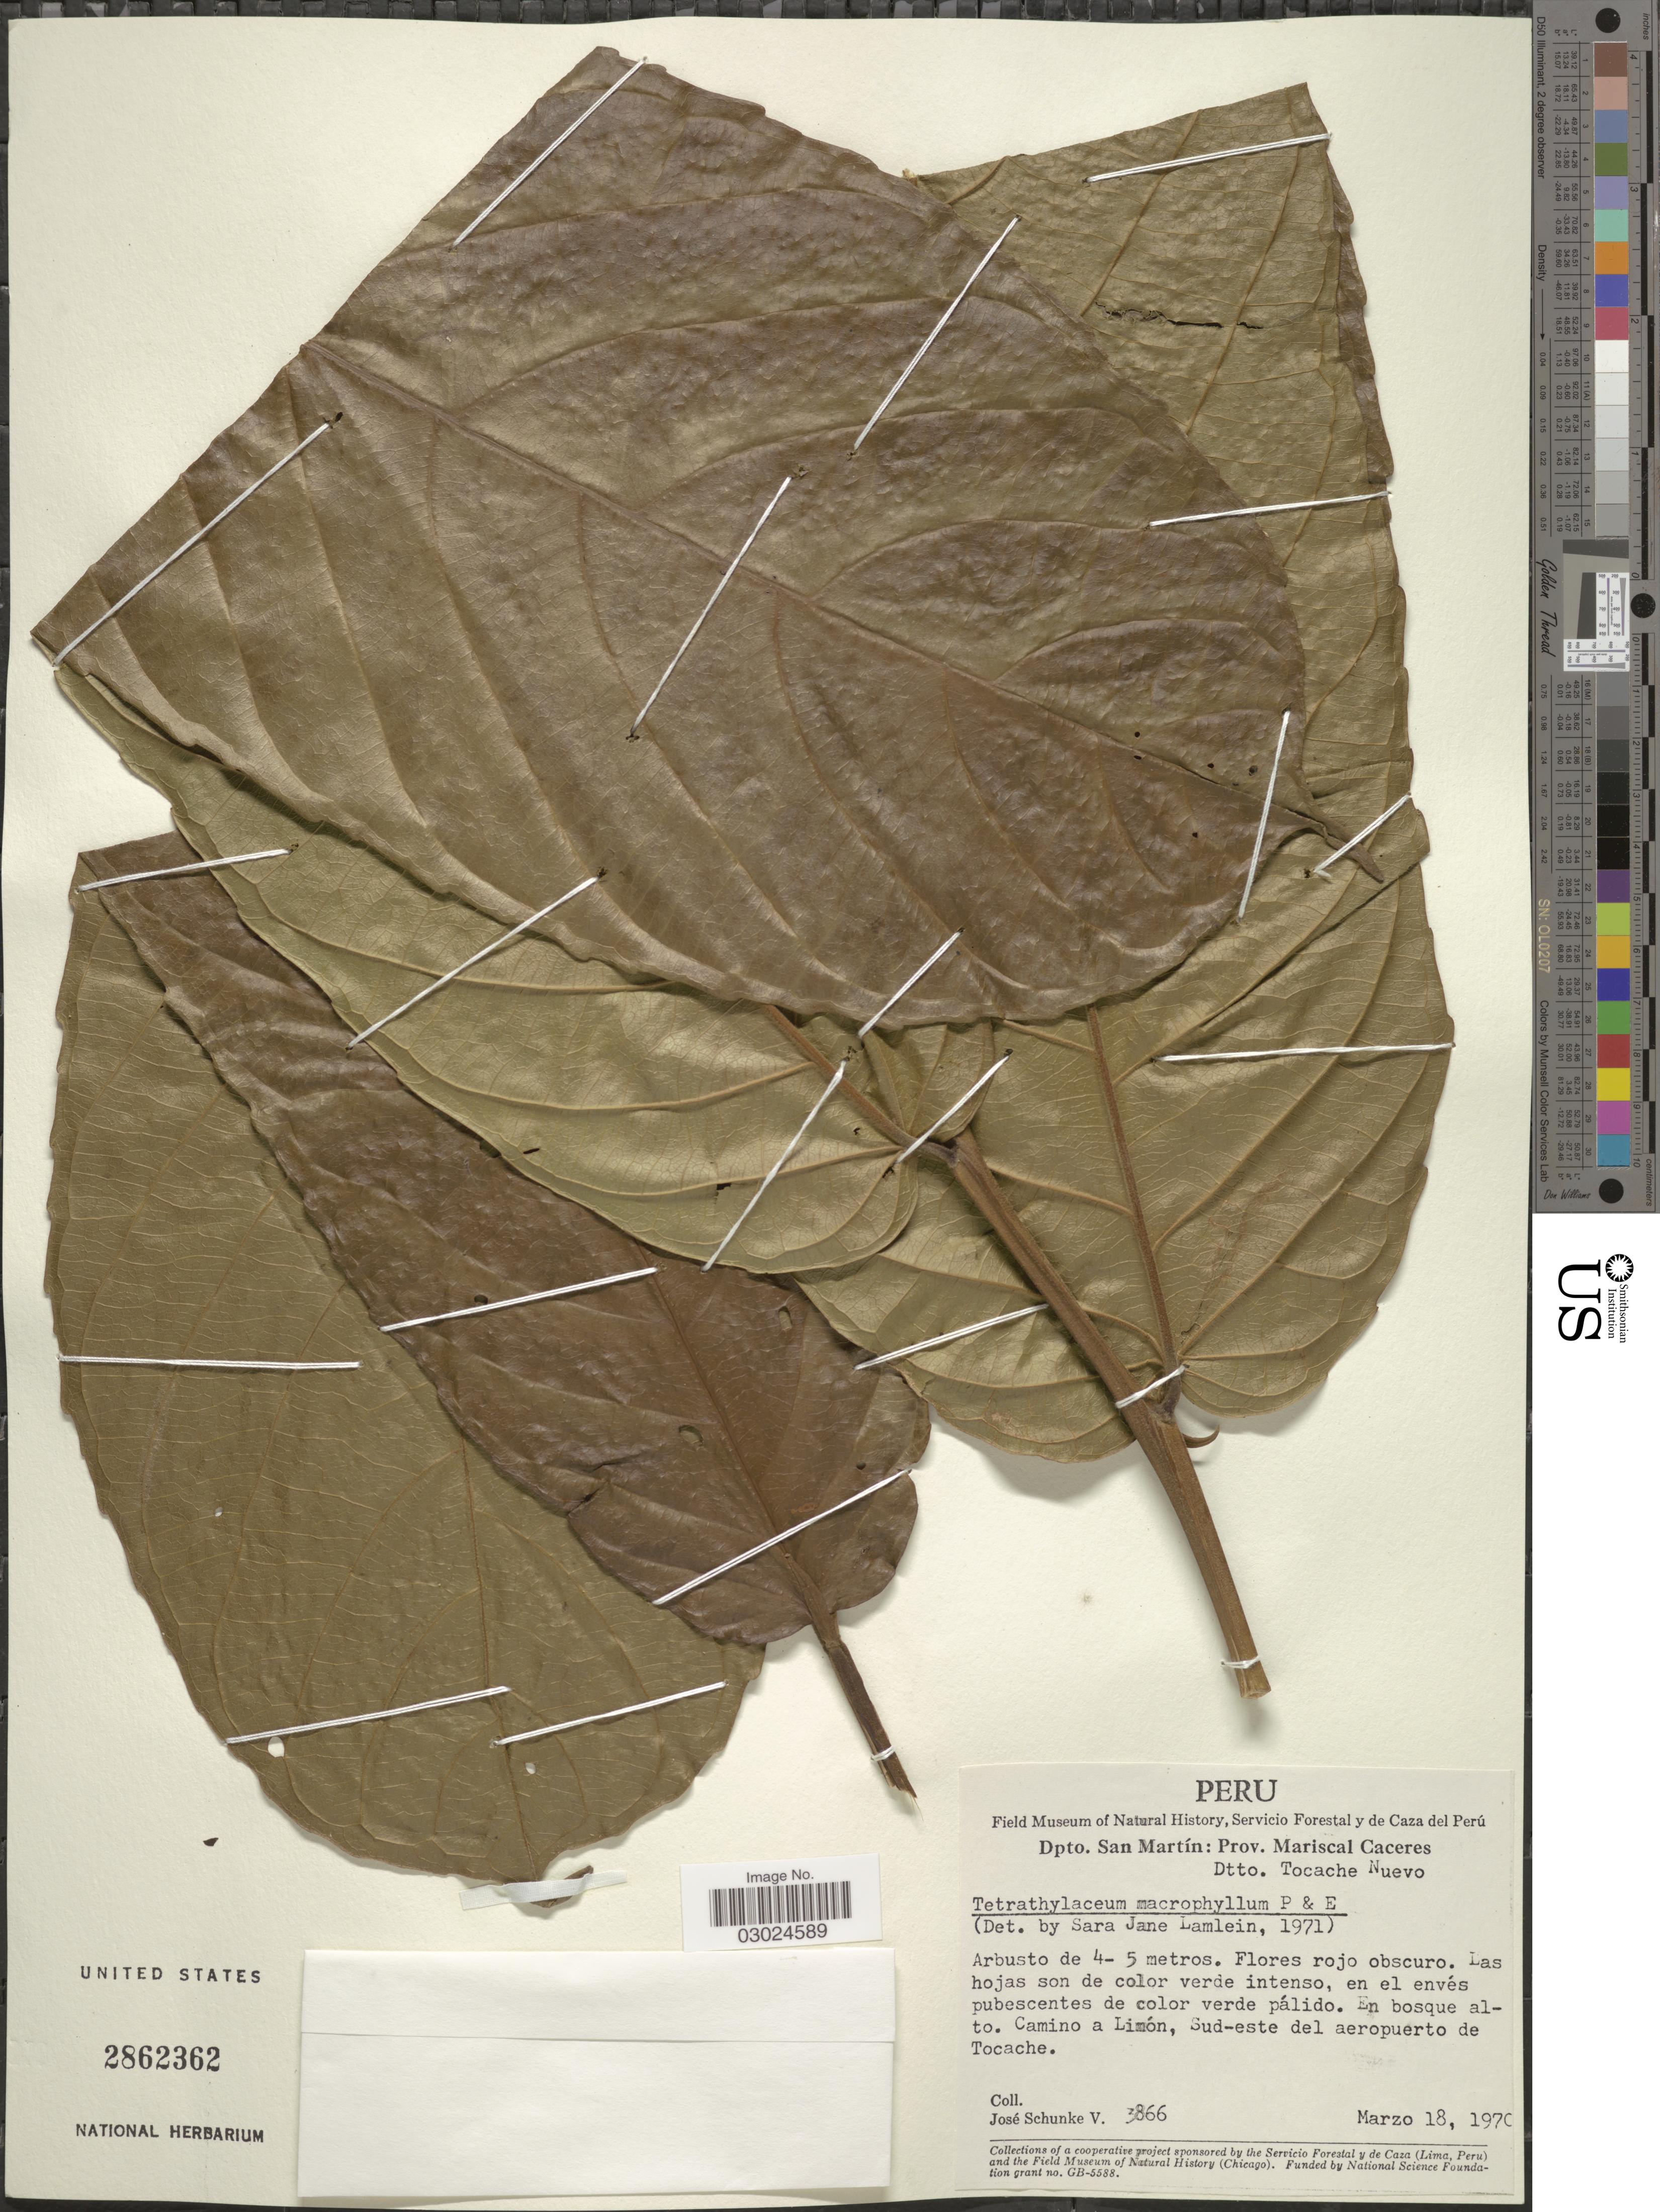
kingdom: Plantae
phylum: Tracheophyta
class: Magnoliopsida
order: Malpighiales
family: Salicaceae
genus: Tetrathylacium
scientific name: Tetrathylacium macrophyllum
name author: Poepp.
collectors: J. Schunke Vigo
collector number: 3866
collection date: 1970-03-18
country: Peru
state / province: San Martín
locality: Dpto. San Martín: Prov. Mariscal Caceres. Dtto. Tocache Nuevo. Camino a Limón, Sud-este del aeropuerto de Tocache.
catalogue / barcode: US 2862362